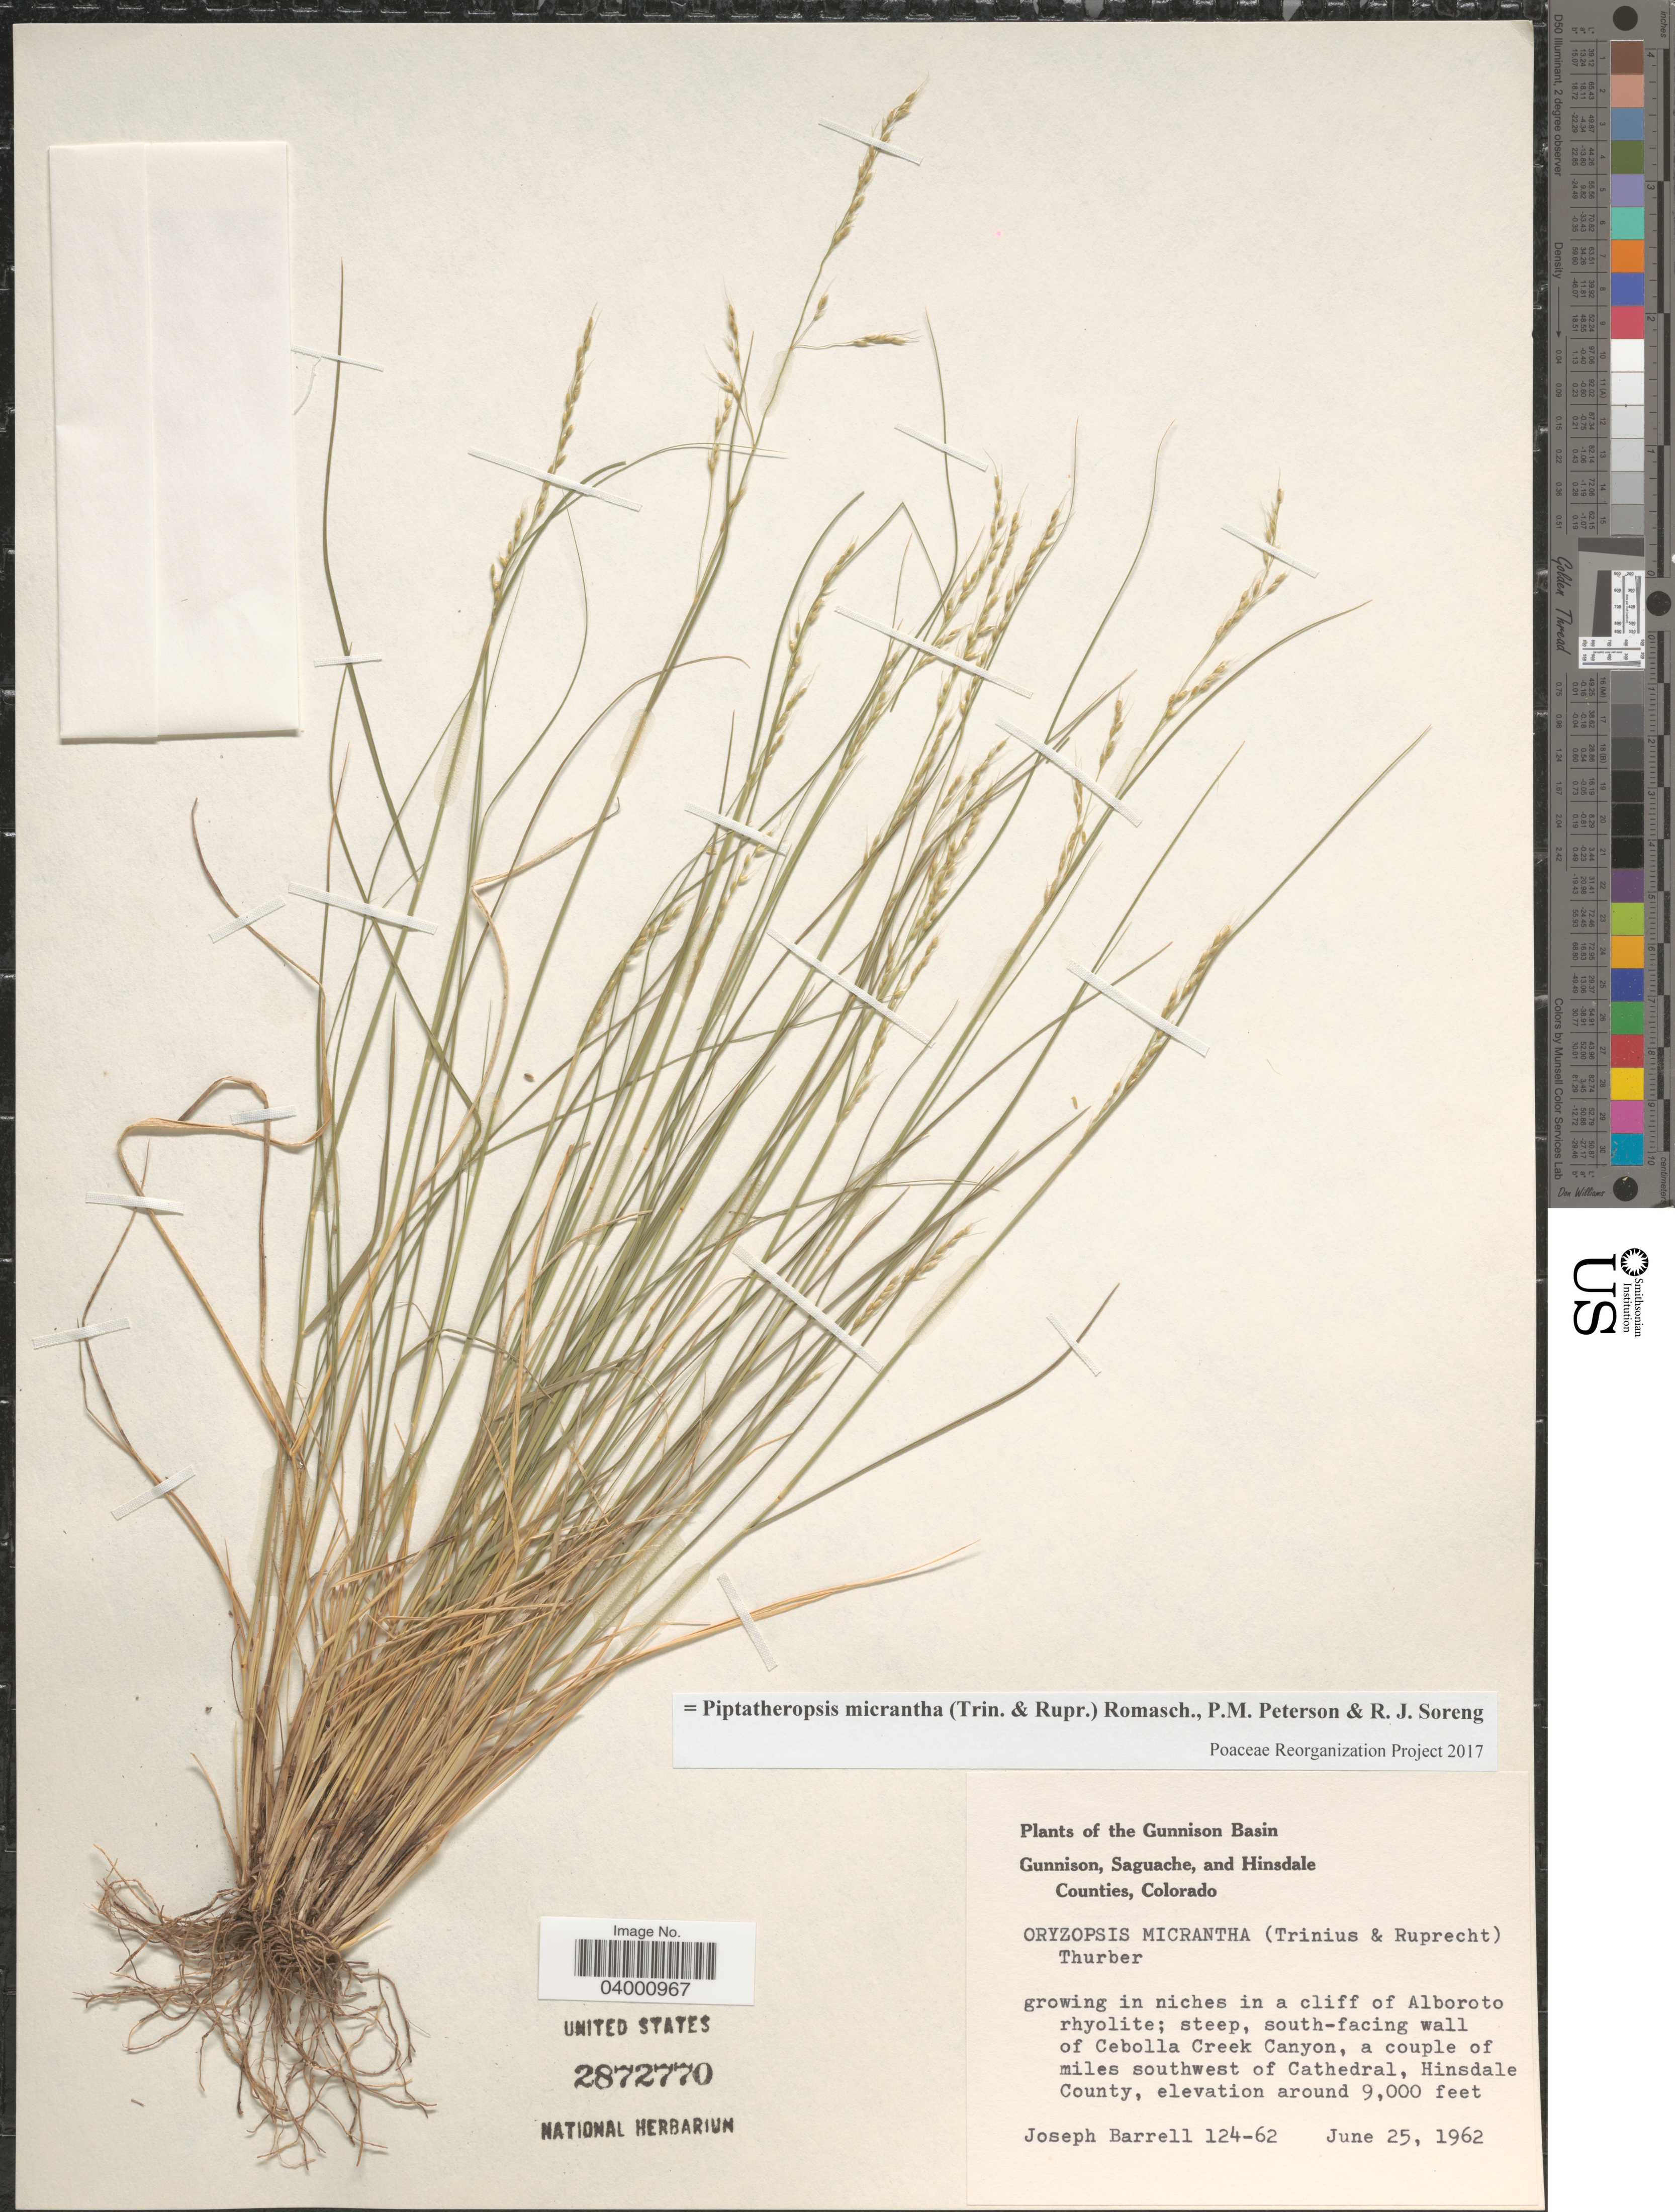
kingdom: Plantae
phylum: Tracheophyta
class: Liliopsida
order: Poales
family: Poaceae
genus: Piptatheropsis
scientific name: Piptatheropsis micrantha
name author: (Trin. & Rupr.) Romasch.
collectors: J. Barrell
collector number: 124-62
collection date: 1962-06-25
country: United States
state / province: Colorado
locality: The Gunnison Basin. South-facing wall of Cebolla Creek Canyon, a couple of miles southwest of Cathedral, Hinsdale County.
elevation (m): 2743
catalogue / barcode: US 2872770